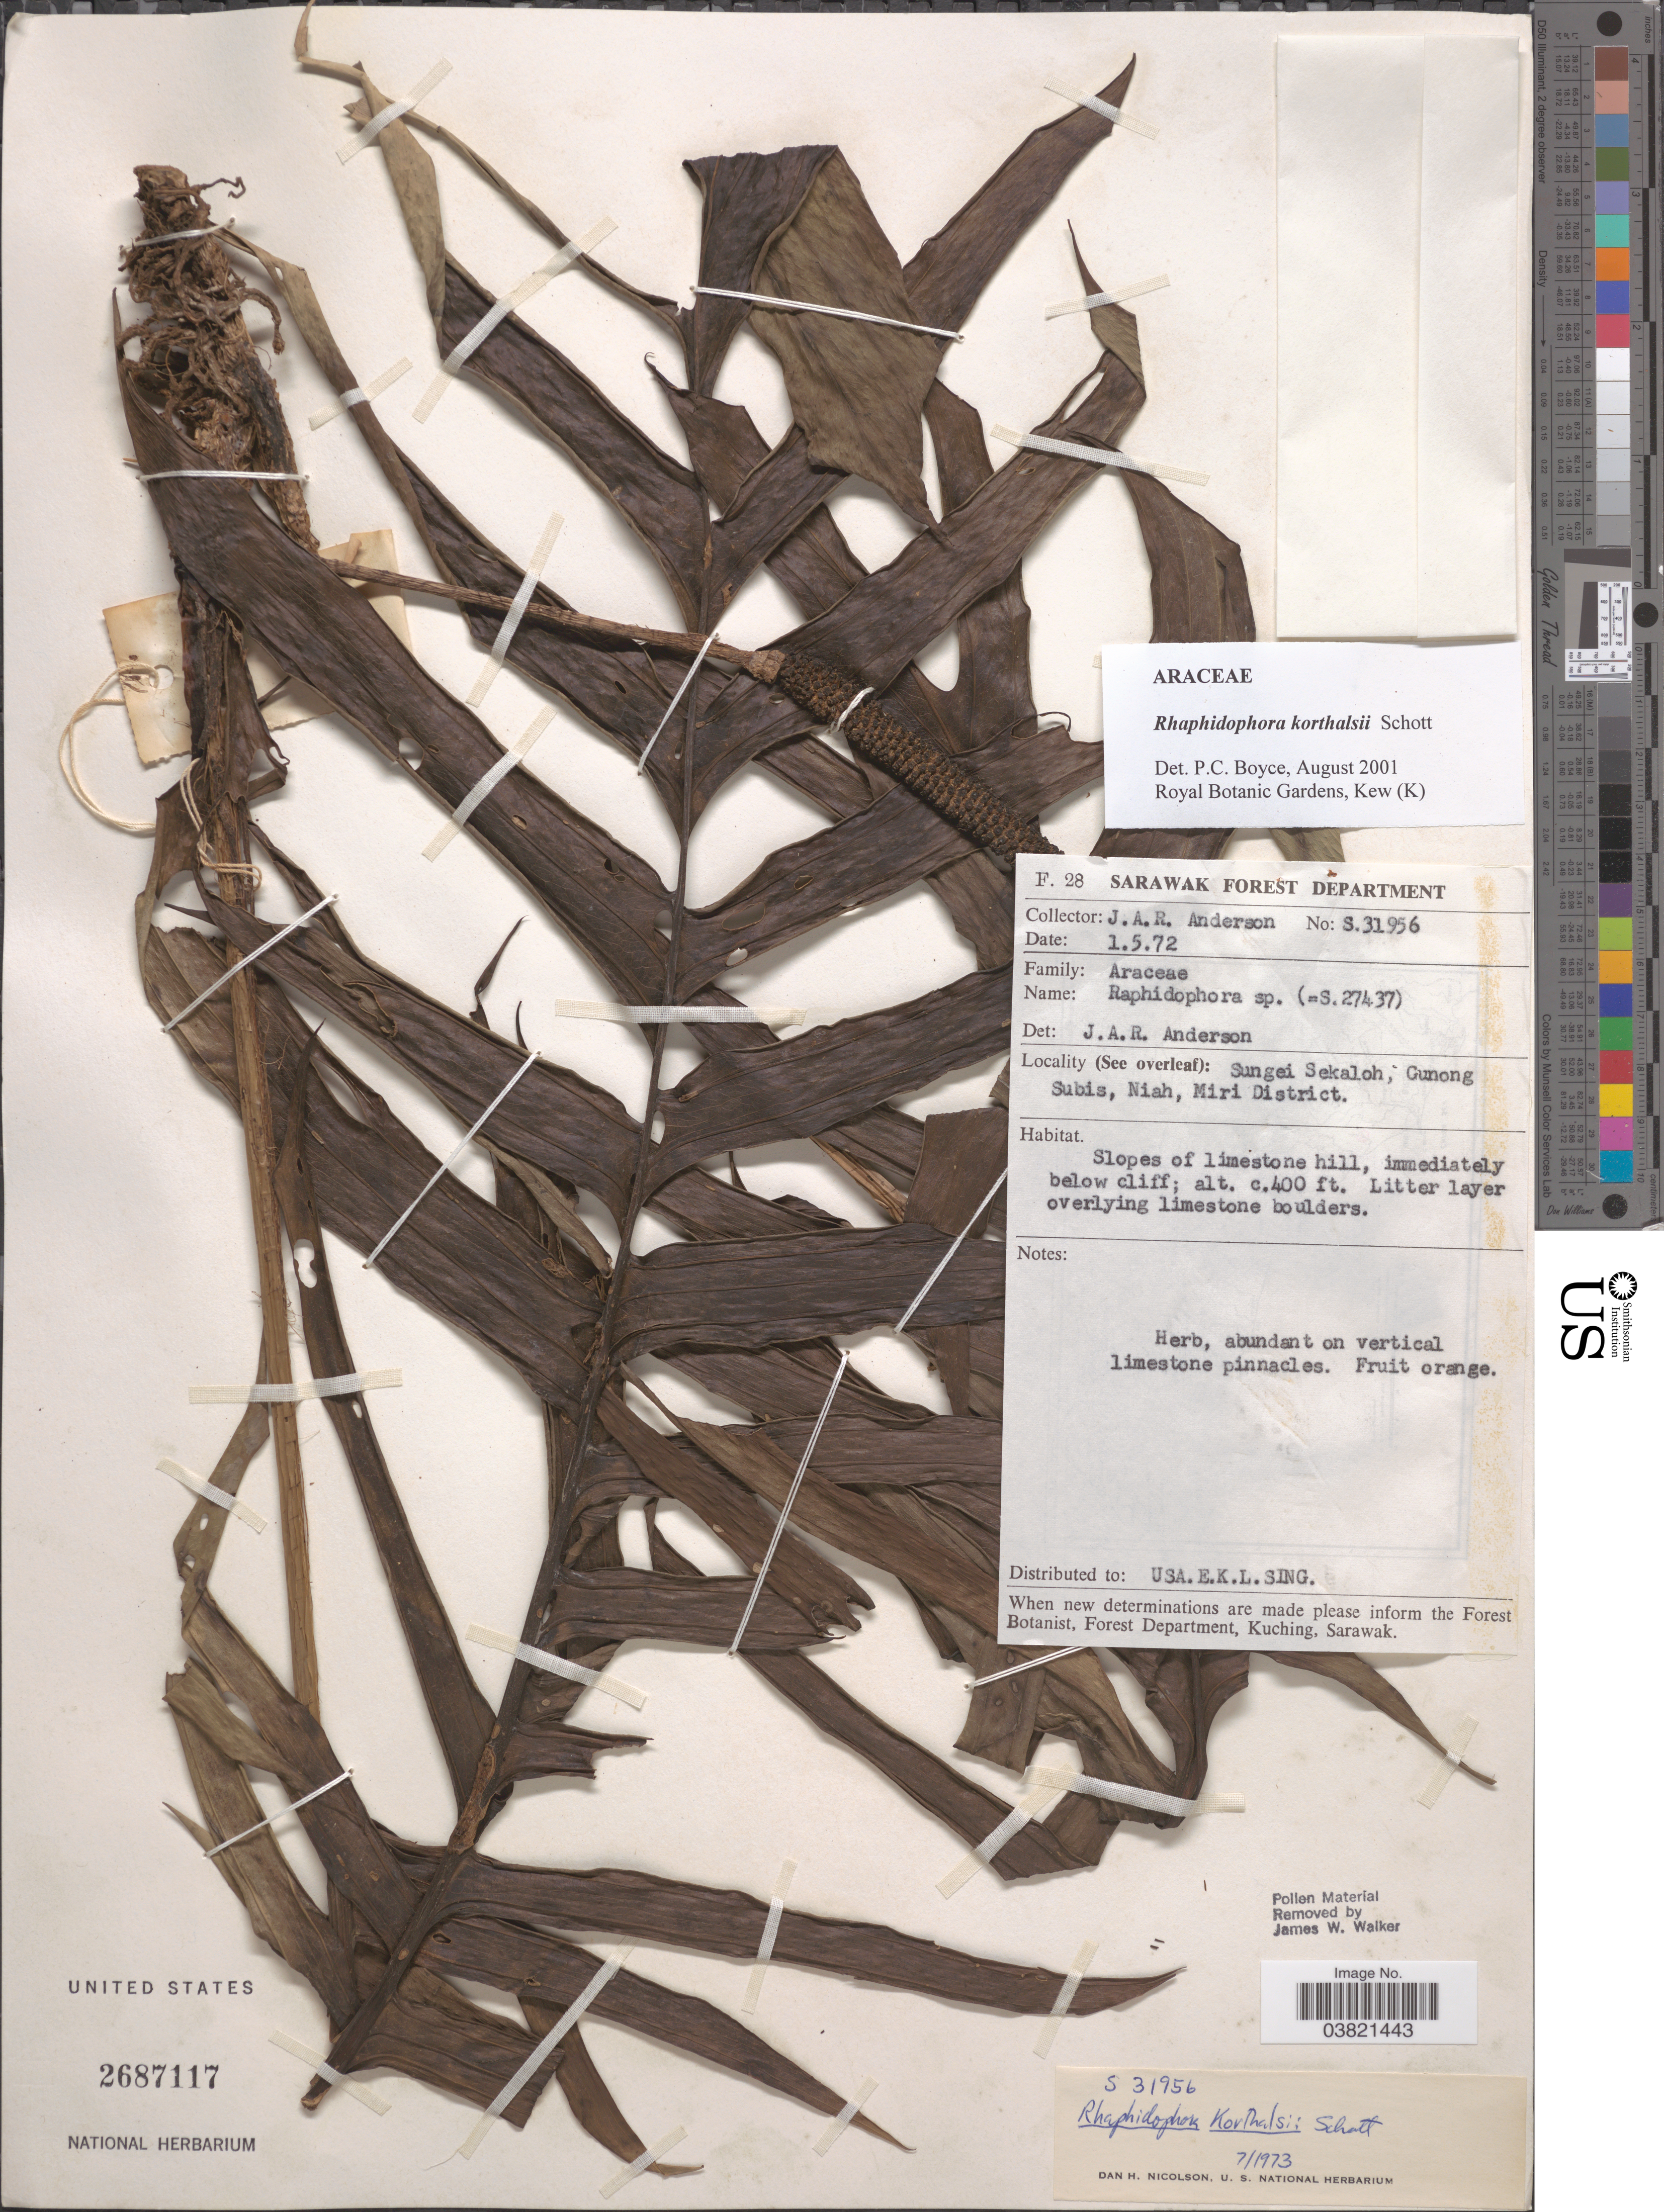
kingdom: Plantae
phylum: Tracheophyta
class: Liliopsida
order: Alismatales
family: Araceae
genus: Rhaphidophora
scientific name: Rhaphidophora korthalsii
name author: Schott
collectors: J. A. R. Anderson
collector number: S 31956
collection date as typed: Transcribed d/m/y: 1/5/72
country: Malaysia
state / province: Sarawak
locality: Sungei Sekaloh, Gunong Subis, Niah, Miri District.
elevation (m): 122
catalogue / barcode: US 2687117